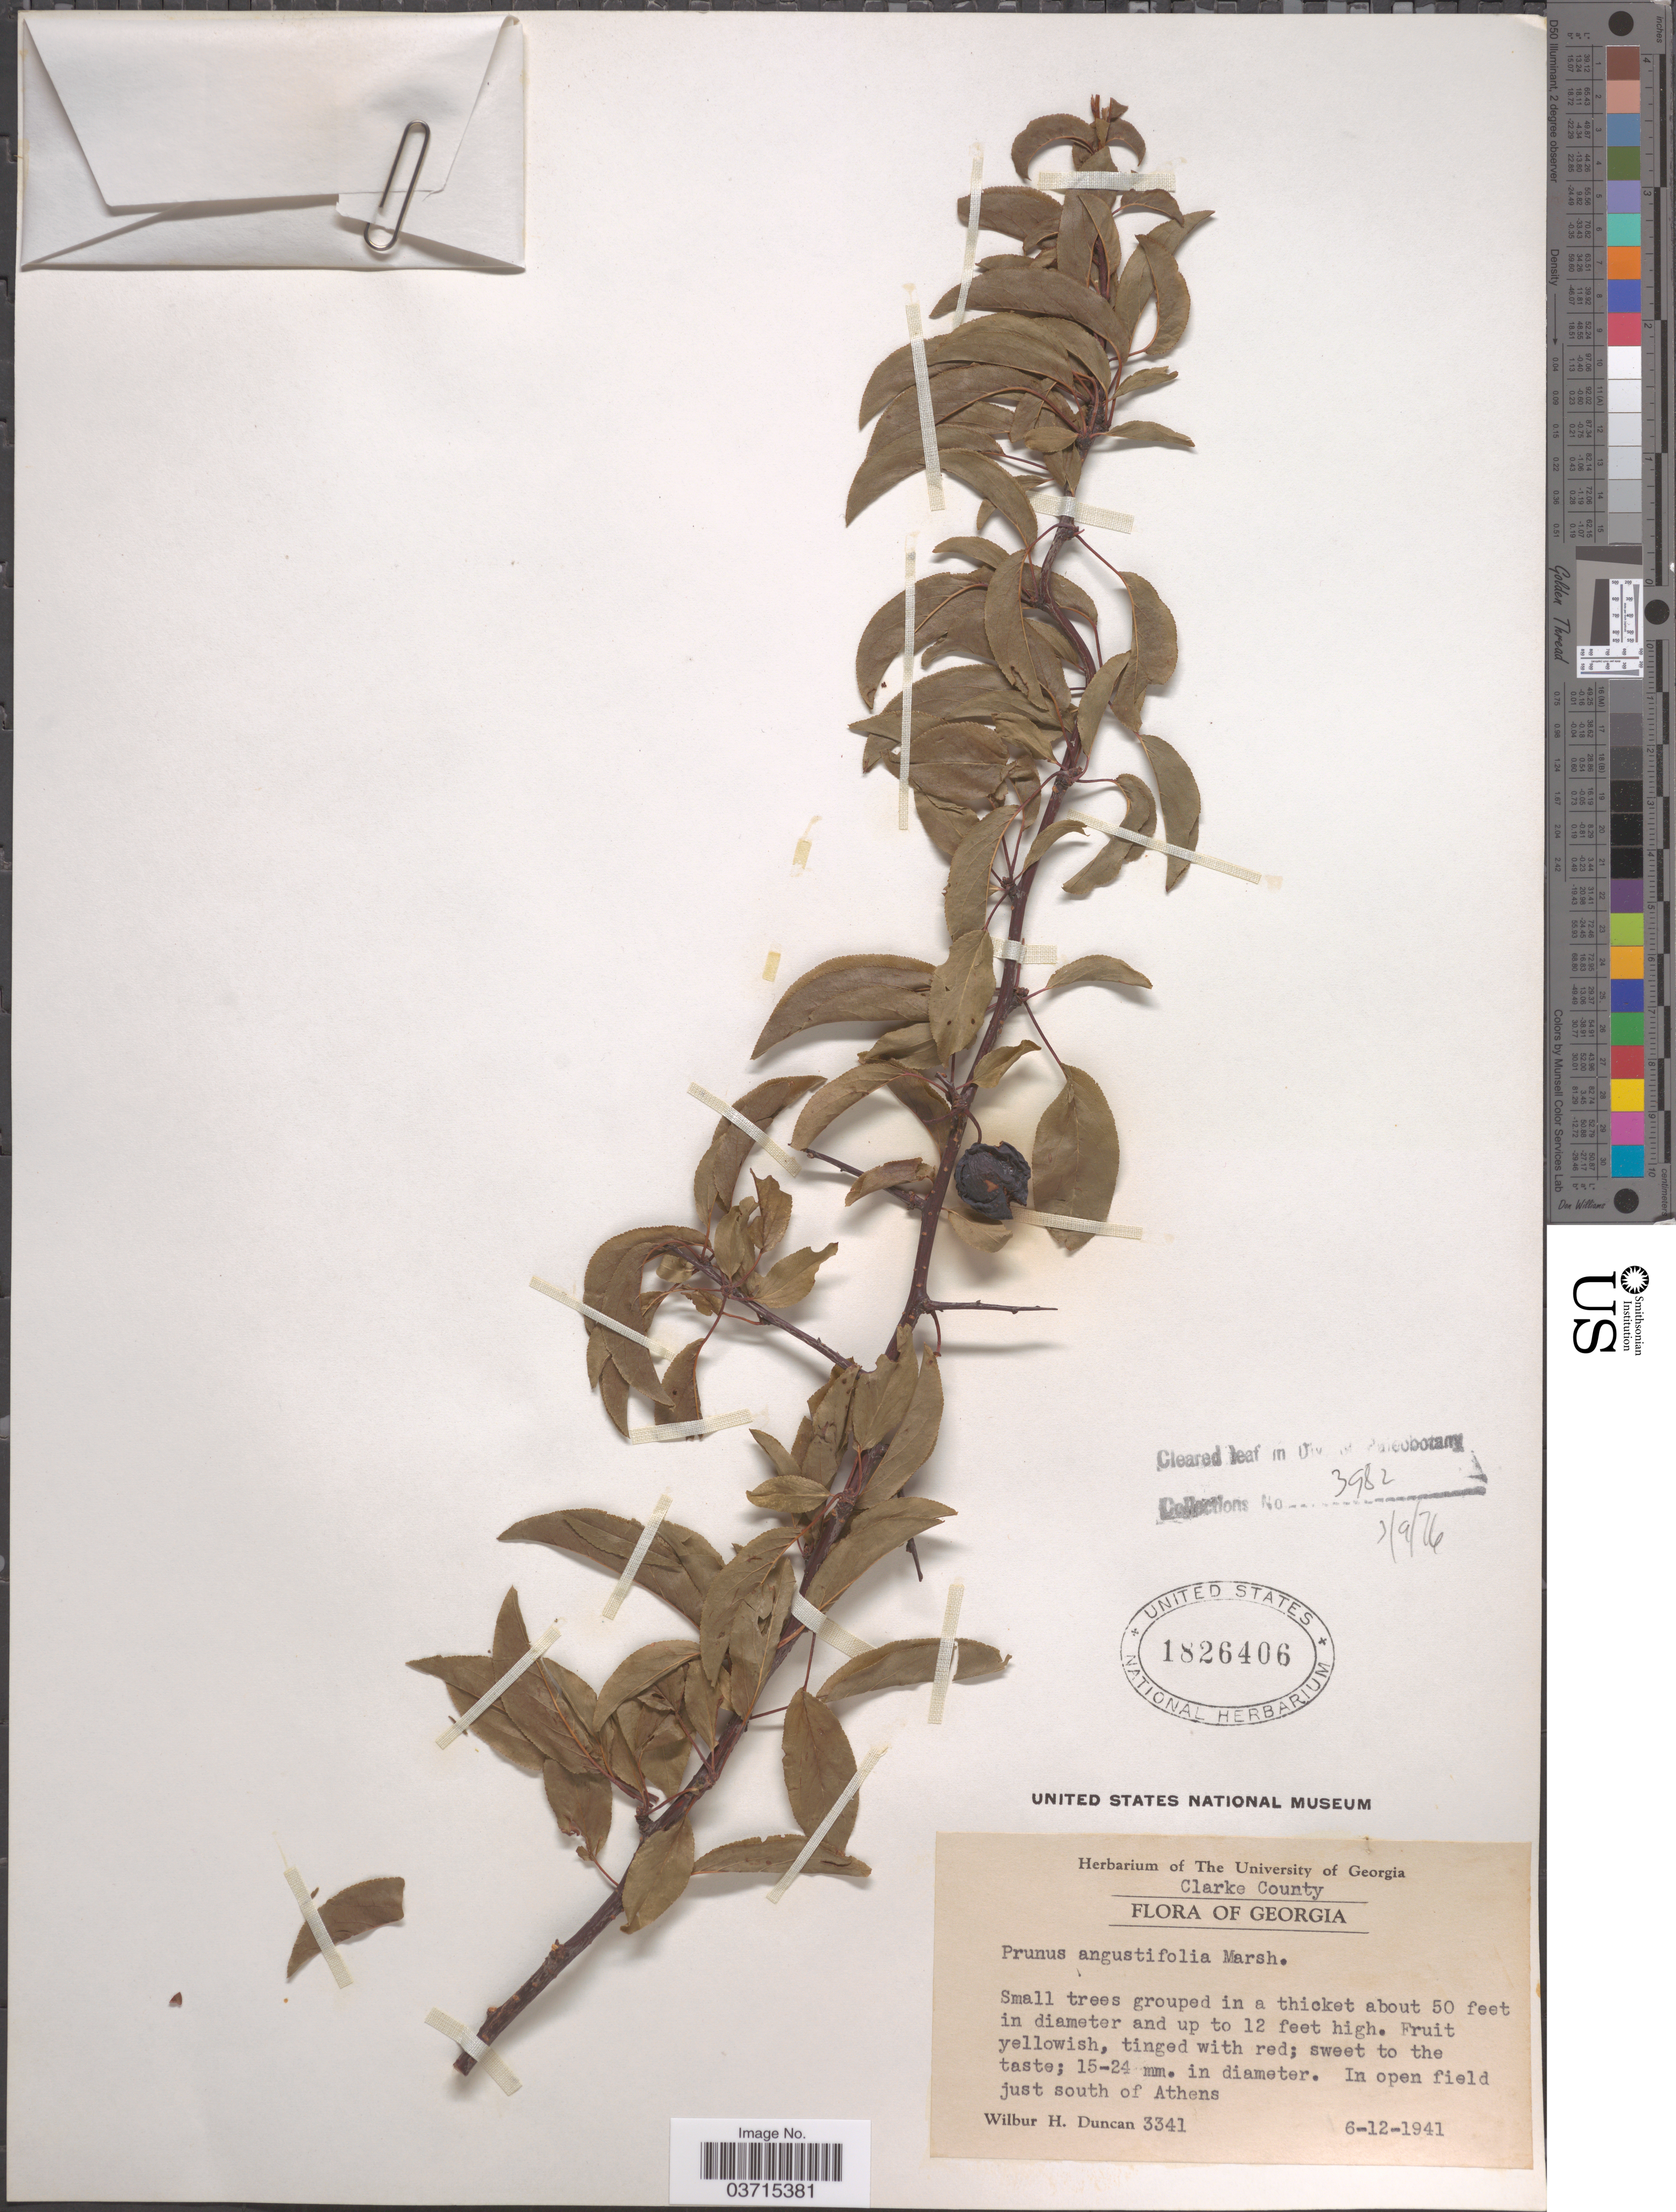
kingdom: Plantae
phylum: Tracheophyta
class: Magnoliopsida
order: Rosales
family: Rosaceae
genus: Prunus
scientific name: Prunus angustifolia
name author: Marshall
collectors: W. H. Duncan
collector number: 3341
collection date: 1941-06-12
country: United States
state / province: Georgia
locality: Clarke County. Just south of Athens.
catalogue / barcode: US 1826406